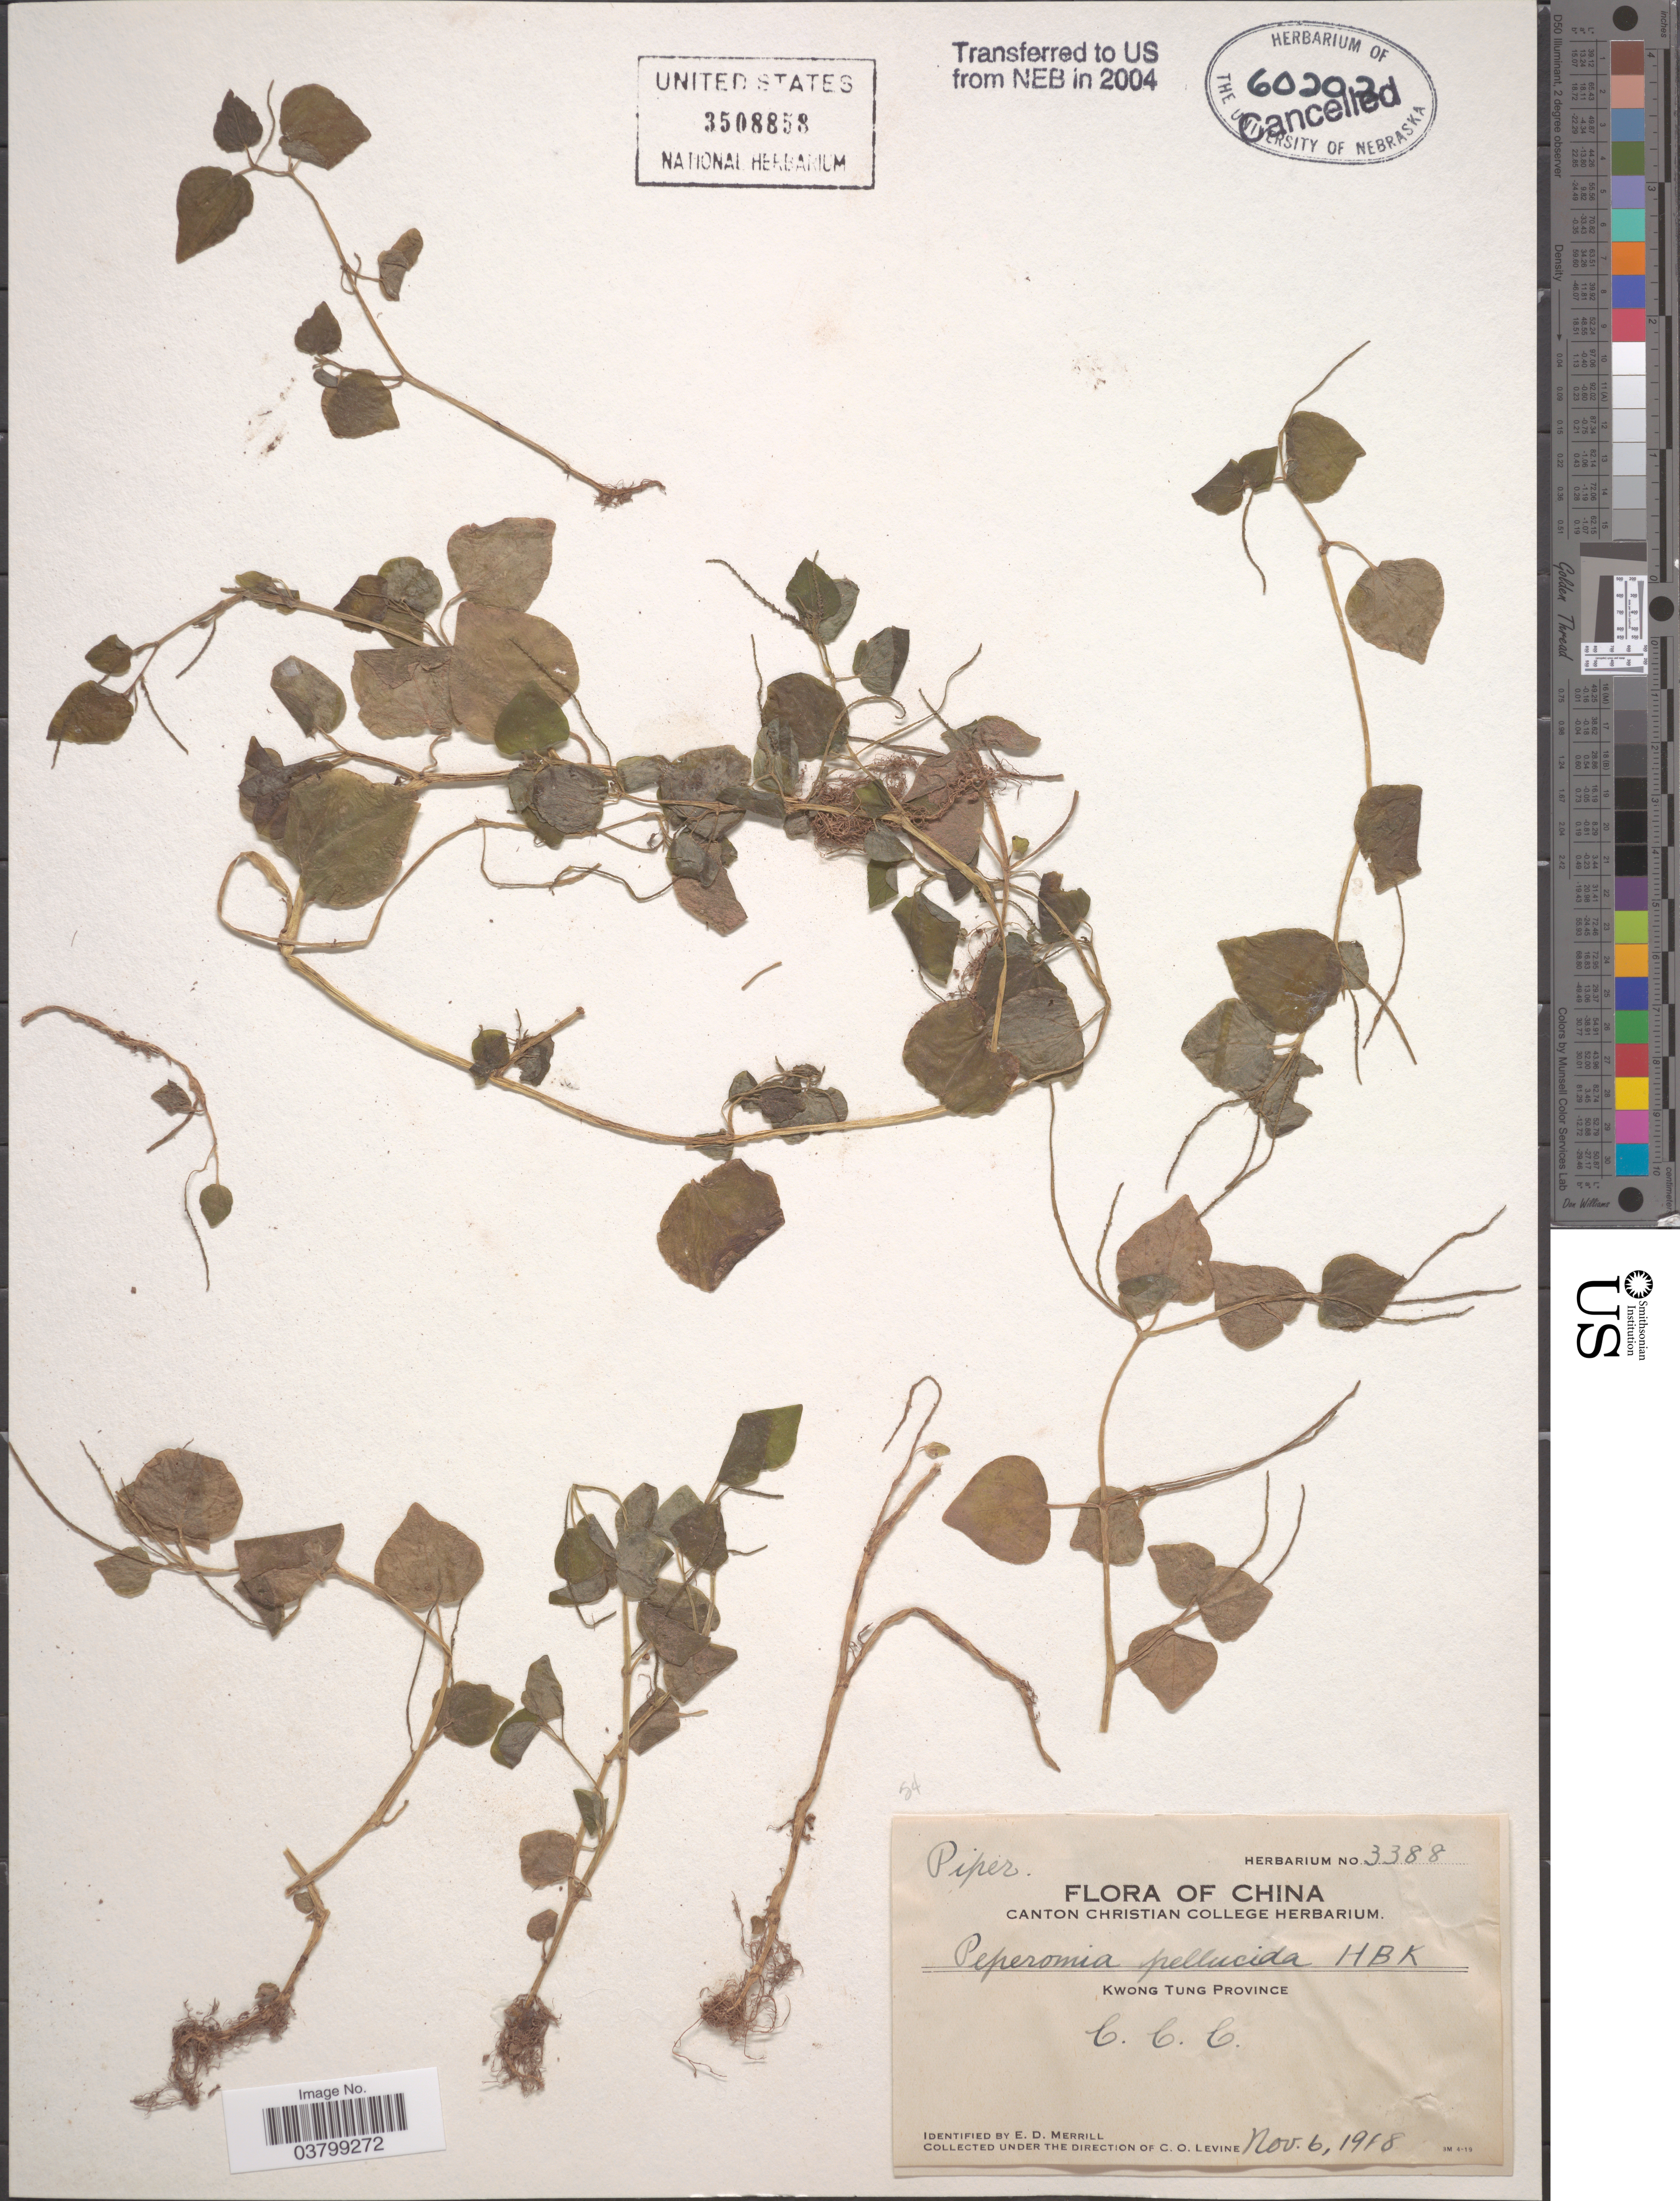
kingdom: Plantae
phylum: Tracheophyta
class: Magnoliopsida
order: Piperales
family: Piperaceae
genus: Peperomia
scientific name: Peperomia pellucida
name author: (L.) Kunth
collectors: C. O. Levine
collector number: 3388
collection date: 1918-11-06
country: China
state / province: Guangdong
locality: Kwong Tung Province. C. C. C.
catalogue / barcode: US 3508858